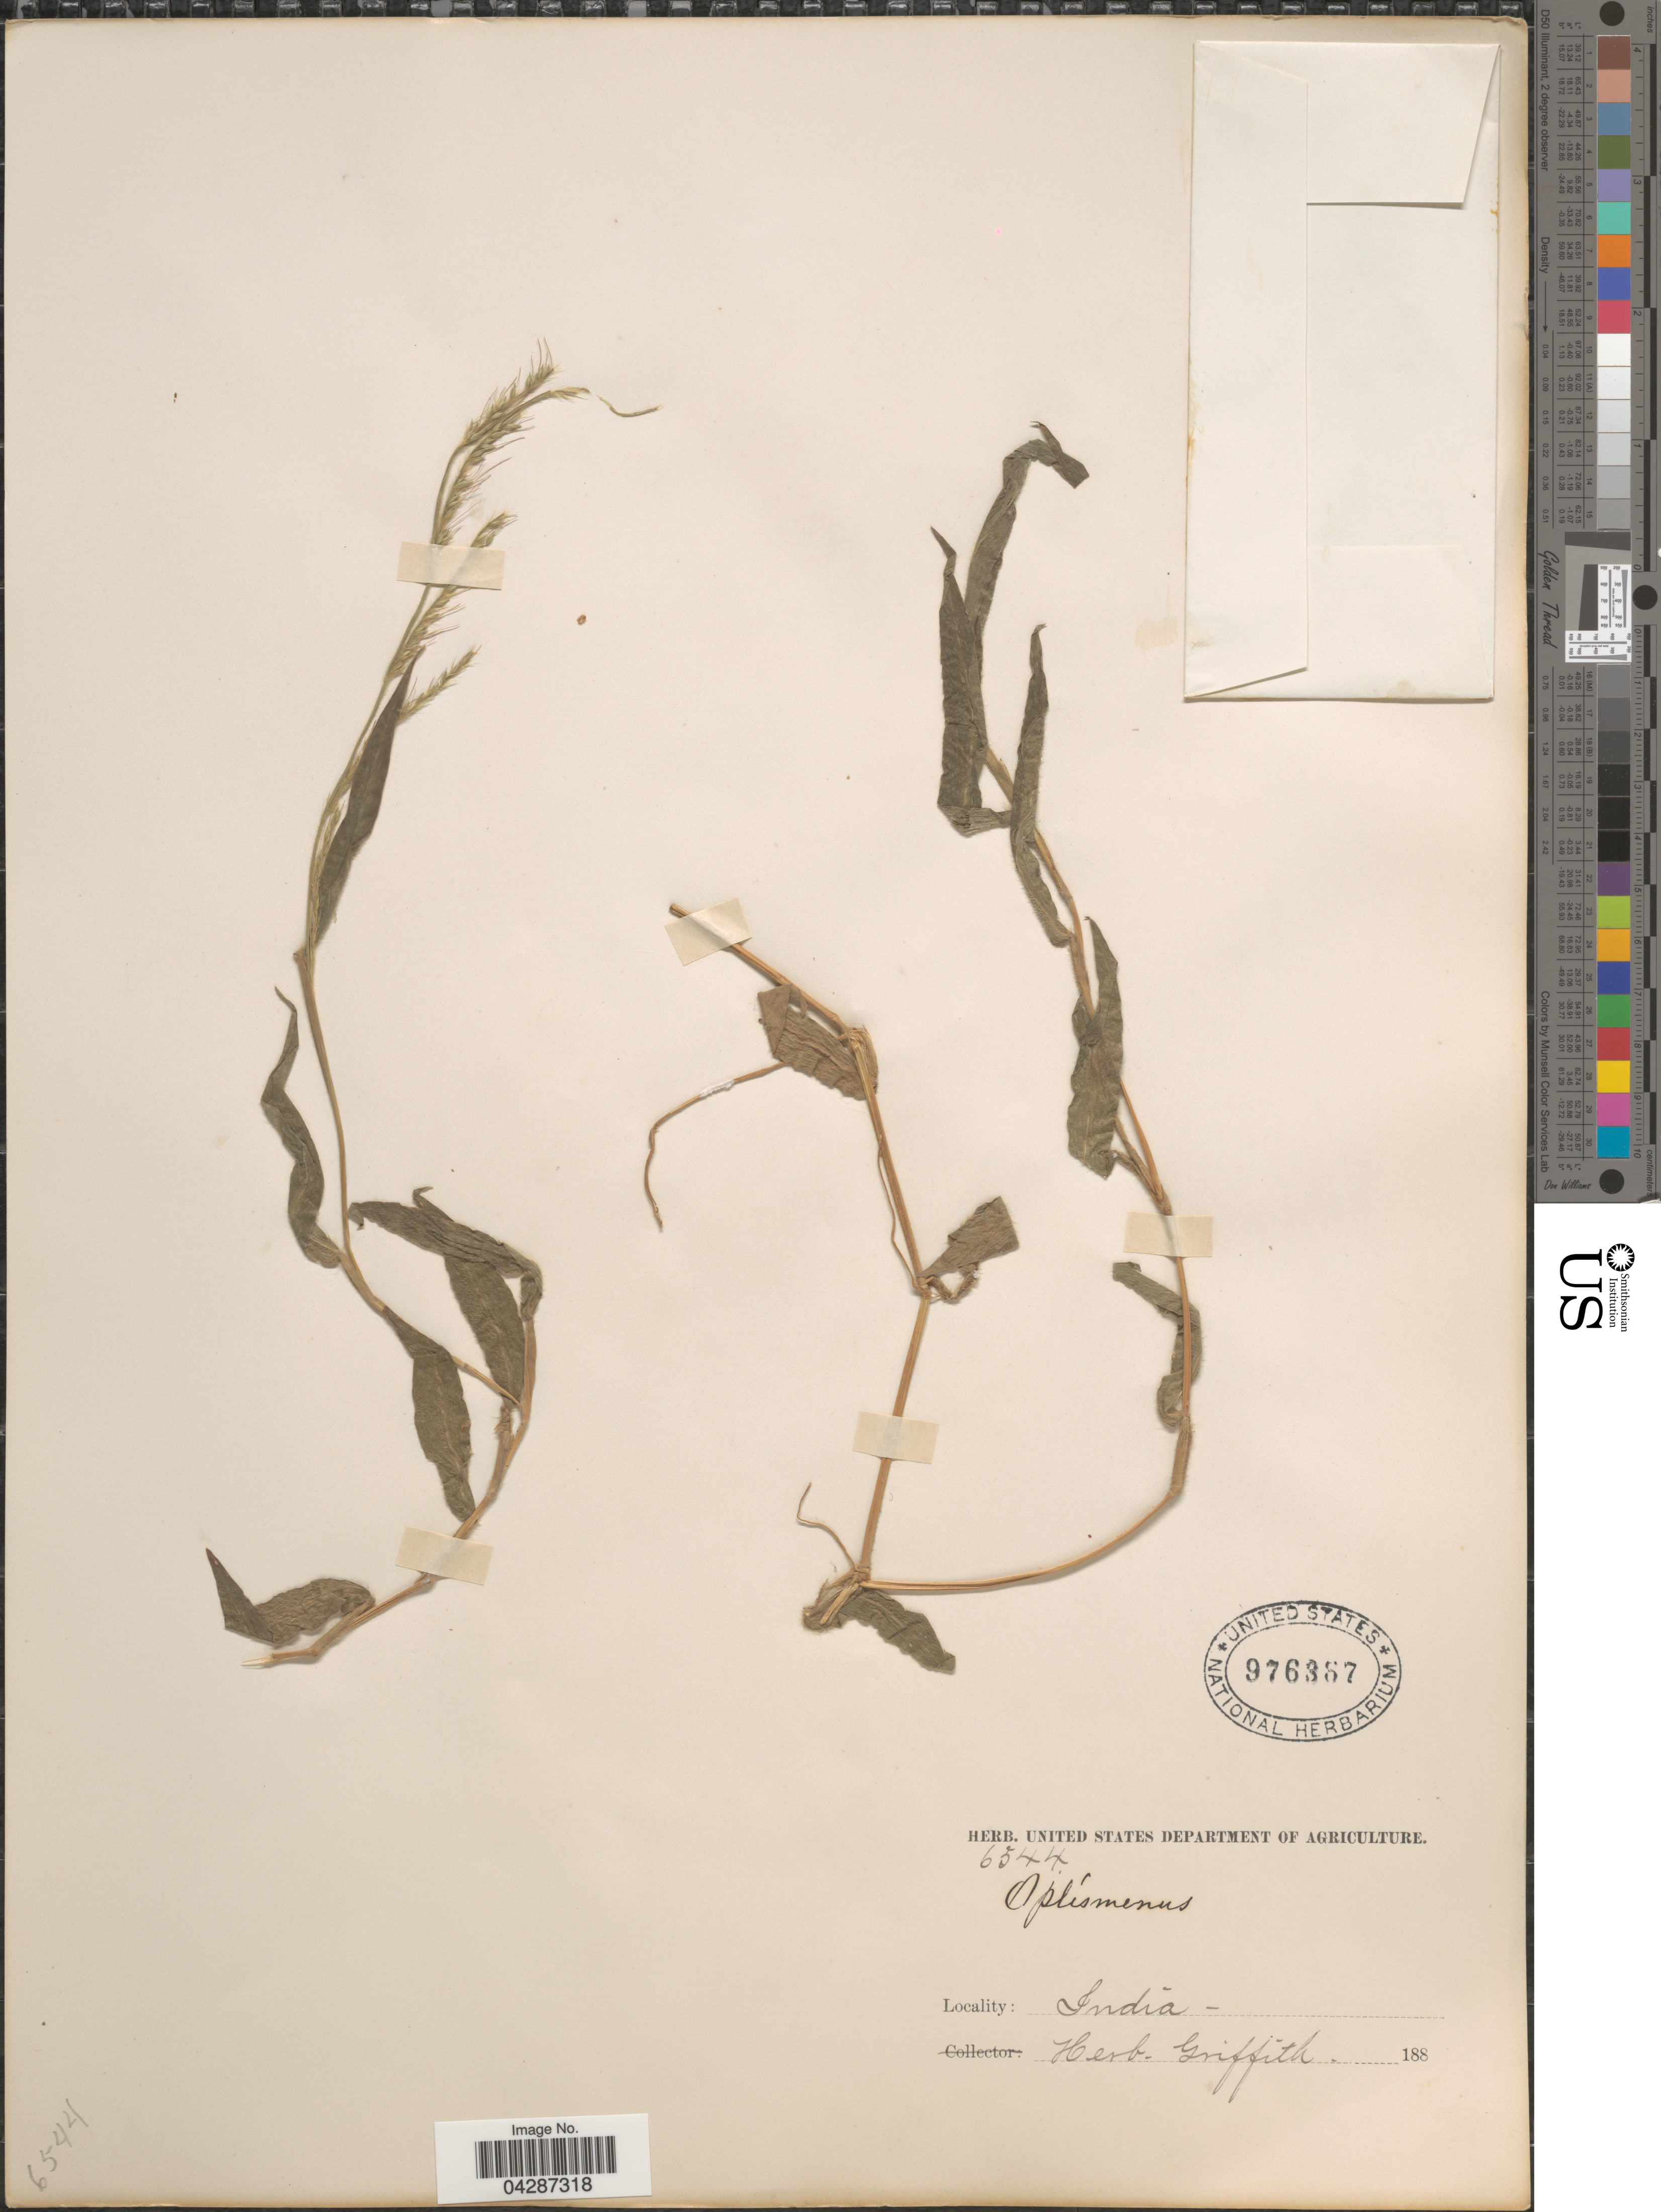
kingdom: Plantae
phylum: Tracheophyta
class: Liliopsida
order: Poales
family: Poaceae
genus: Oplismenus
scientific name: Oplismenus compositus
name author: (L.) P. Beauv.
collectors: ex herb. Griffith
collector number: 6544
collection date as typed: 188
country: India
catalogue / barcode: US 976387